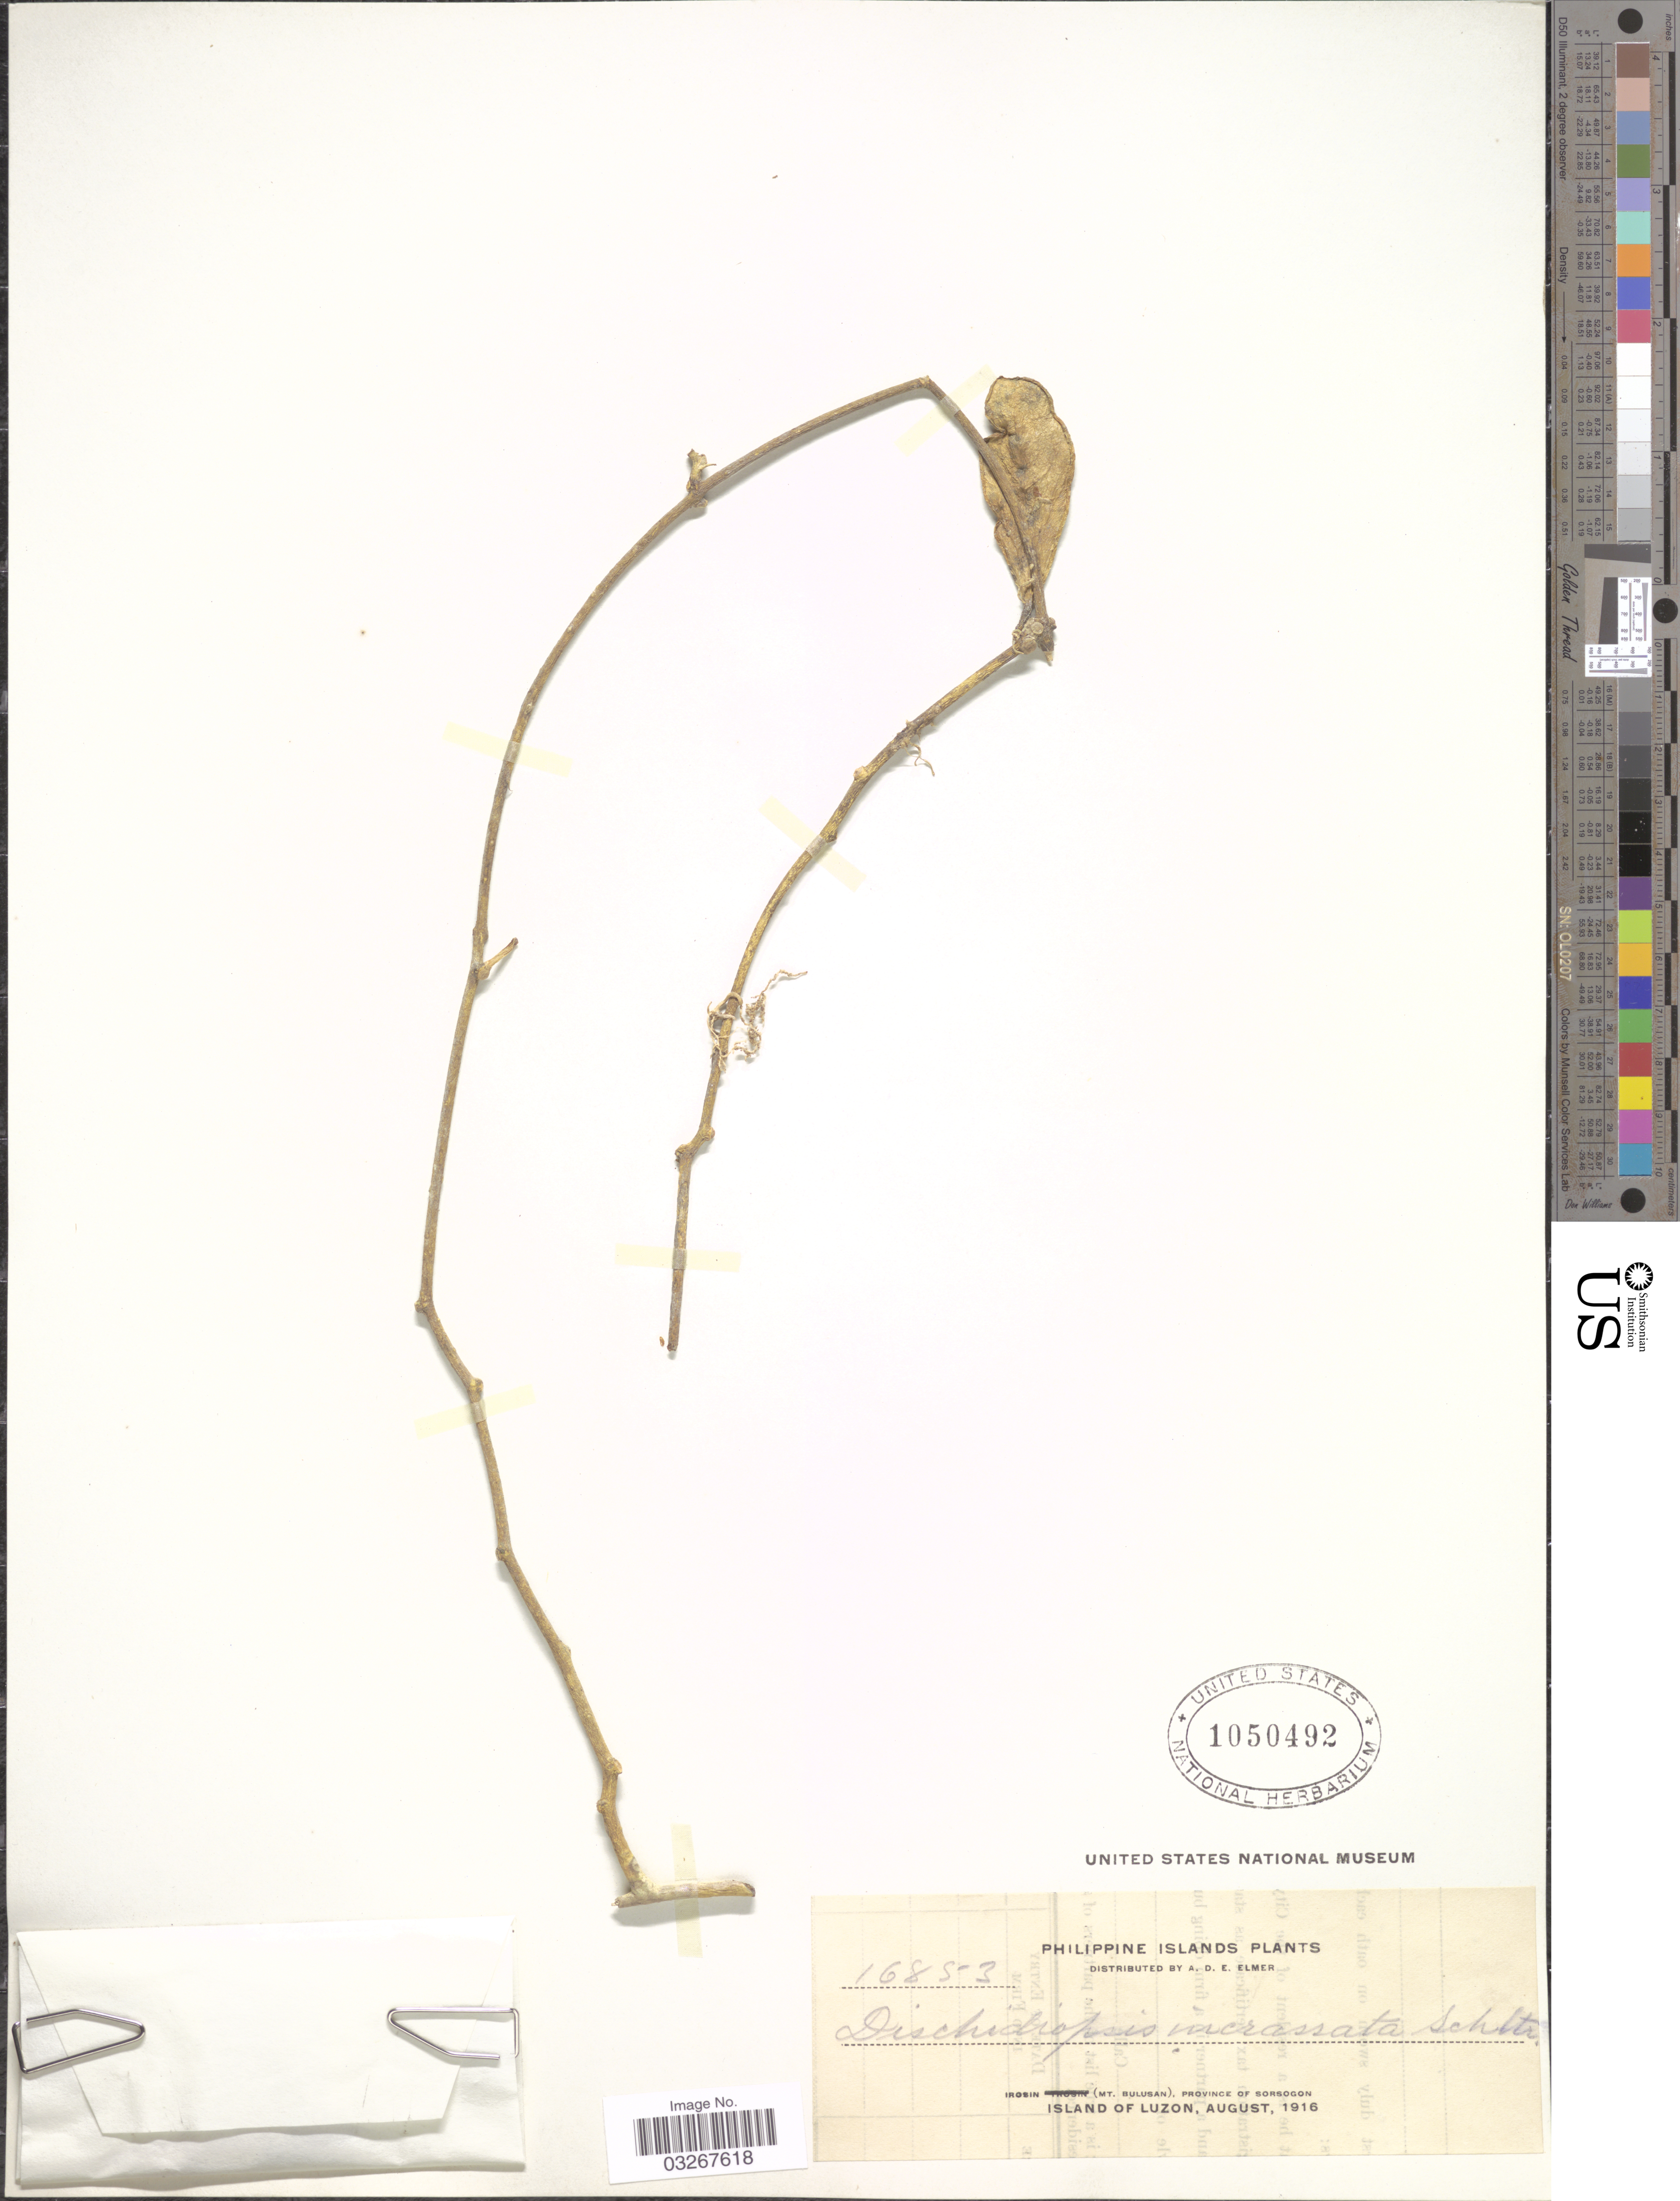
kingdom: Plantae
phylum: Tracheophyta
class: Magnoliopsida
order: Gentianales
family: Apocynaceae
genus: Dischidiopsis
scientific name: Dischidiopsis incrassata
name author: Schltr.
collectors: A. D. E. Elmer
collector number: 16853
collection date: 1916-08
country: Philippines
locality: Irosin (Mt. Bulusan), Province of Sorsogon, Island of Luzon.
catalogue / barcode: US 1050492